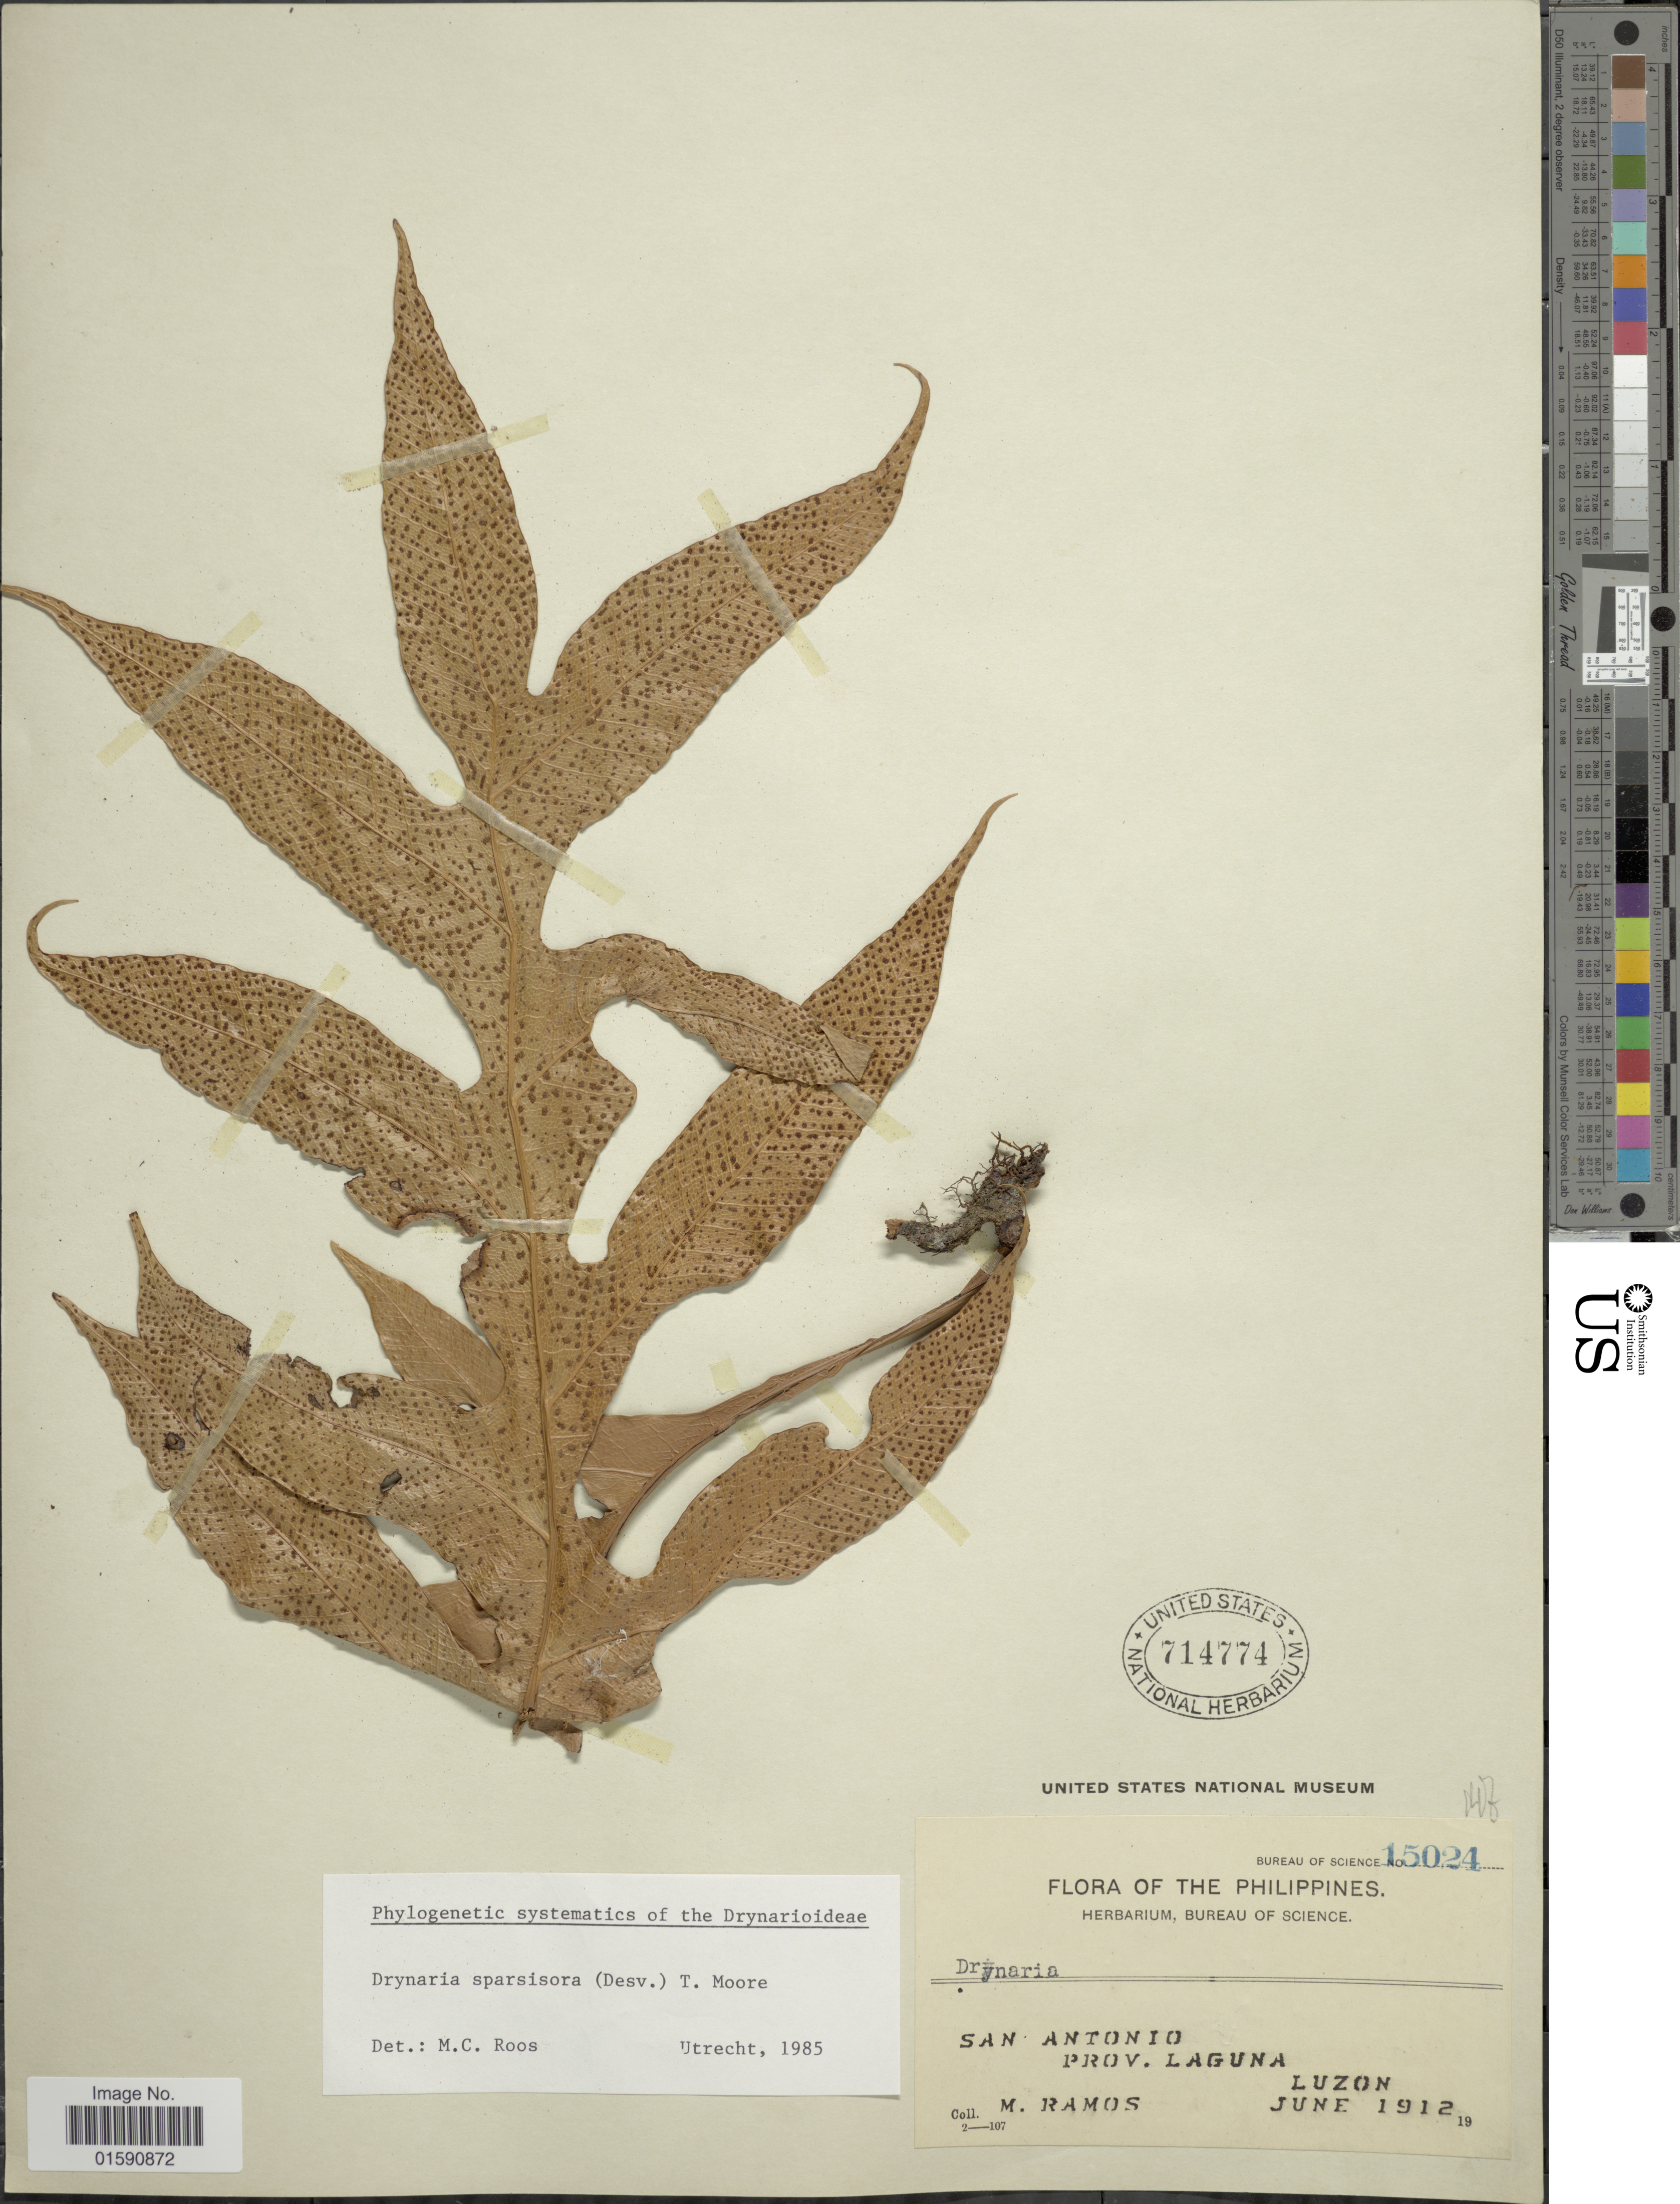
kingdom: Plantae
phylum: Tracheophyta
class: Polypodiopsida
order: Polypodiales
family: Polypodiaceae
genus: Drynaria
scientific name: Drynaria sparsisora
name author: (Desu.) T. Moore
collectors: M. Ramos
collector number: BUreau of Science 15024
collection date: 1912-06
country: Philippines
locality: San Antonio, Prov. Laguna, Luzon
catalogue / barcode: US 714774